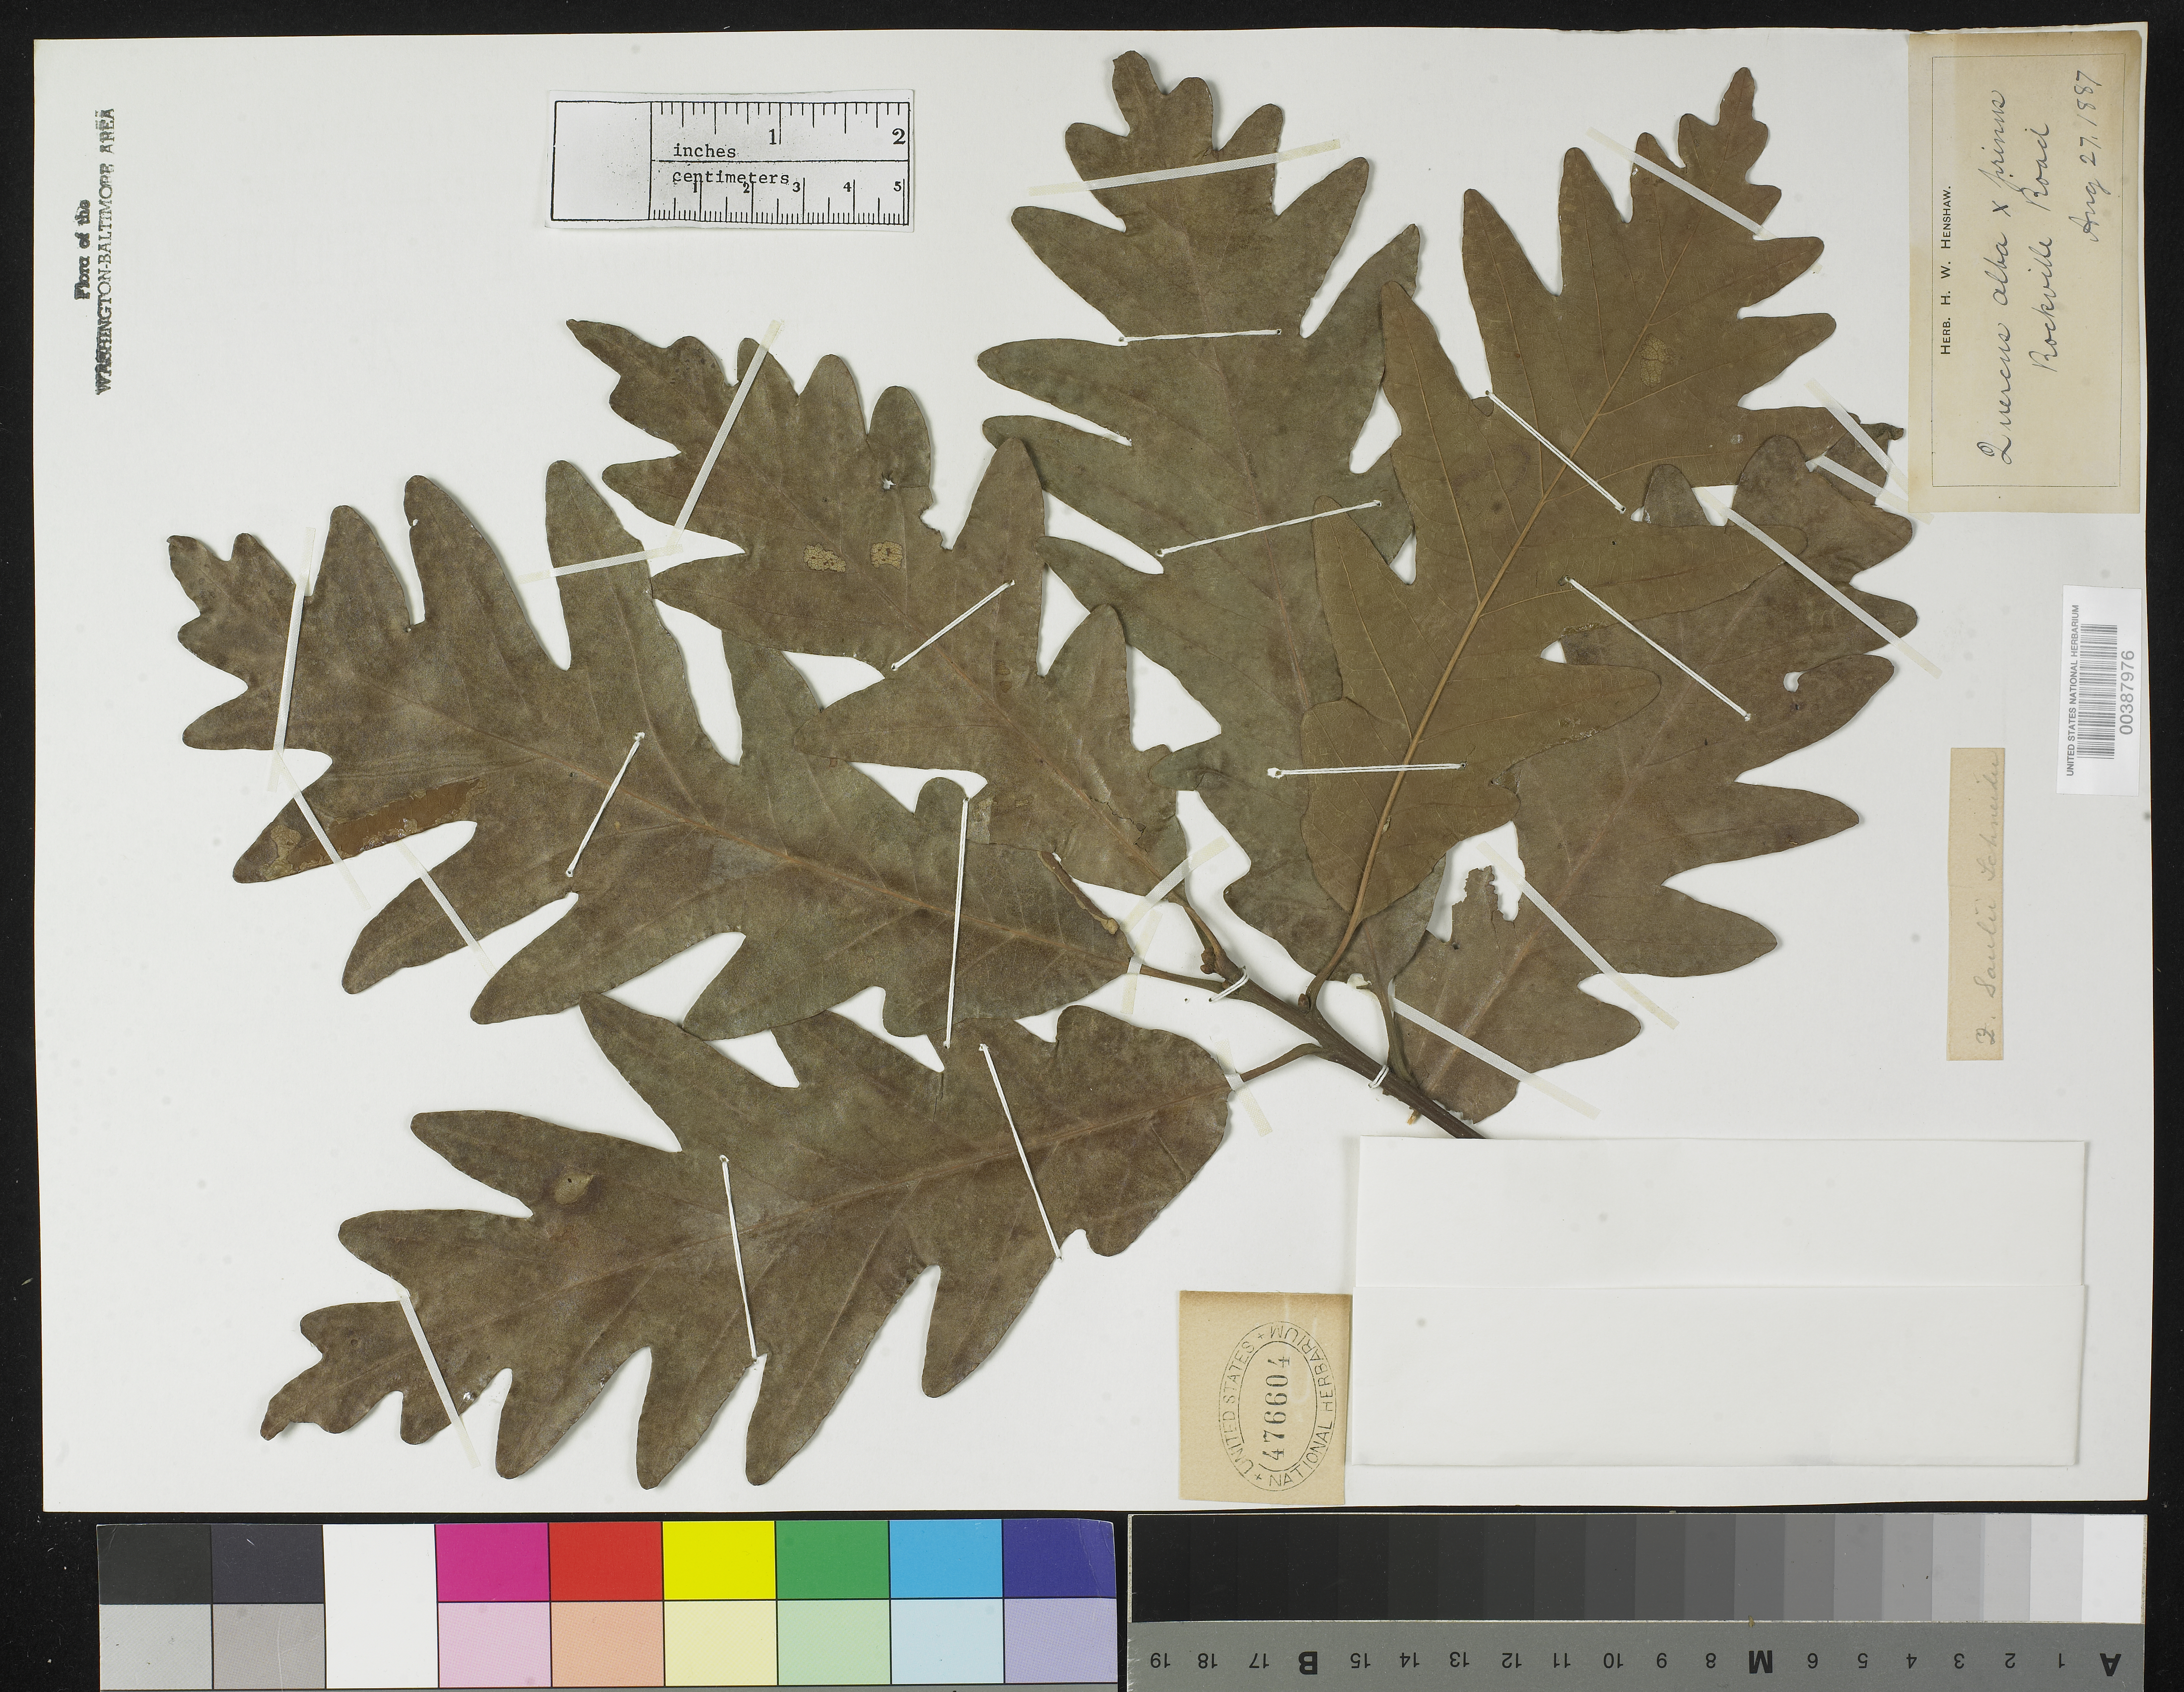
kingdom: Plantae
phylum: Tracheophyta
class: Magnoliopsida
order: Fagales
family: Fagaceae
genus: Quercus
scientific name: Quercus x saulii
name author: C. K. Schneider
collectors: L. F. Ward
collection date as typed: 27 Aug 1887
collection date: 1887-08-27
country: United States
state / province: Maryland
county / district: Montgomery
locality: Rockville Road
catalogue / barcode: US 476604